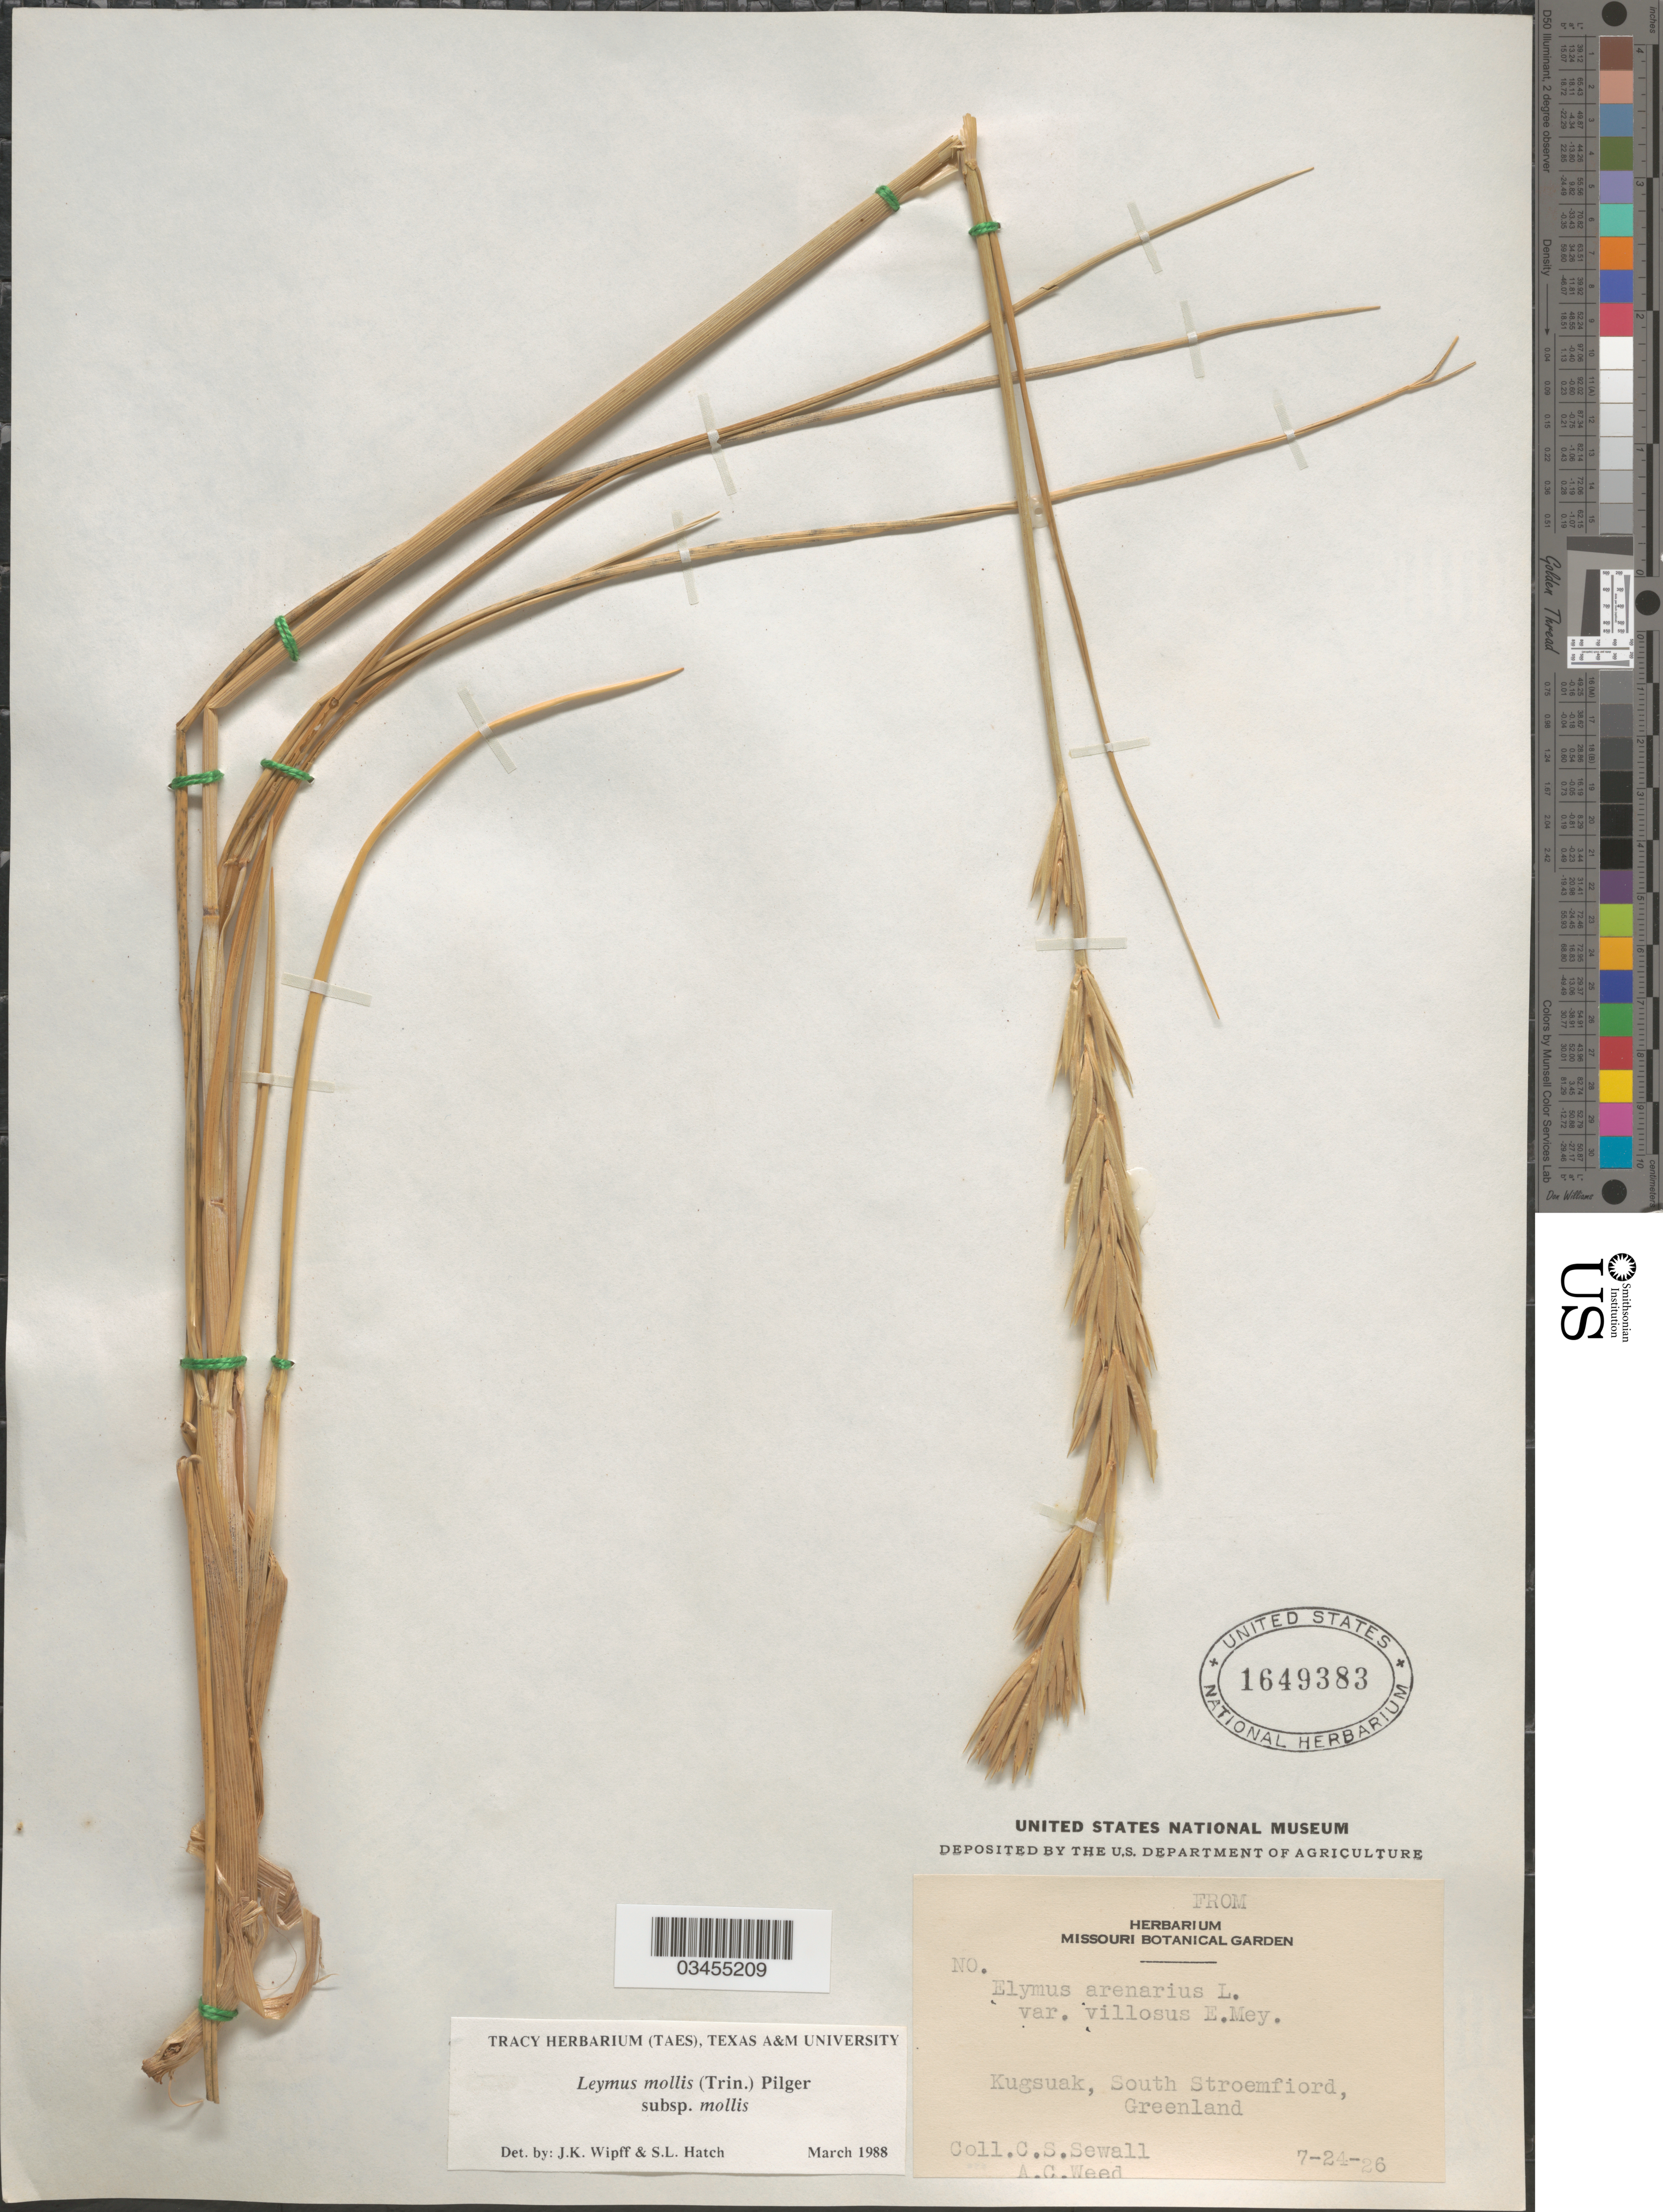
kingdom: Plantae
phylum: Tracheophyta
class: Liliopsida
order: Poales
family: Poaceae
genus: Leymus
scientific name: Leymus mollis subsp. mollis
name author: (Trin.) Pilg.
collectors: C. Sewall & A. Weed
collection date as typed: Transcribed d/m/y: 24/7/26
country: Greenland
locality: Kugsuak, South Stroemfiord.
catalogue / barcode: US 1649383